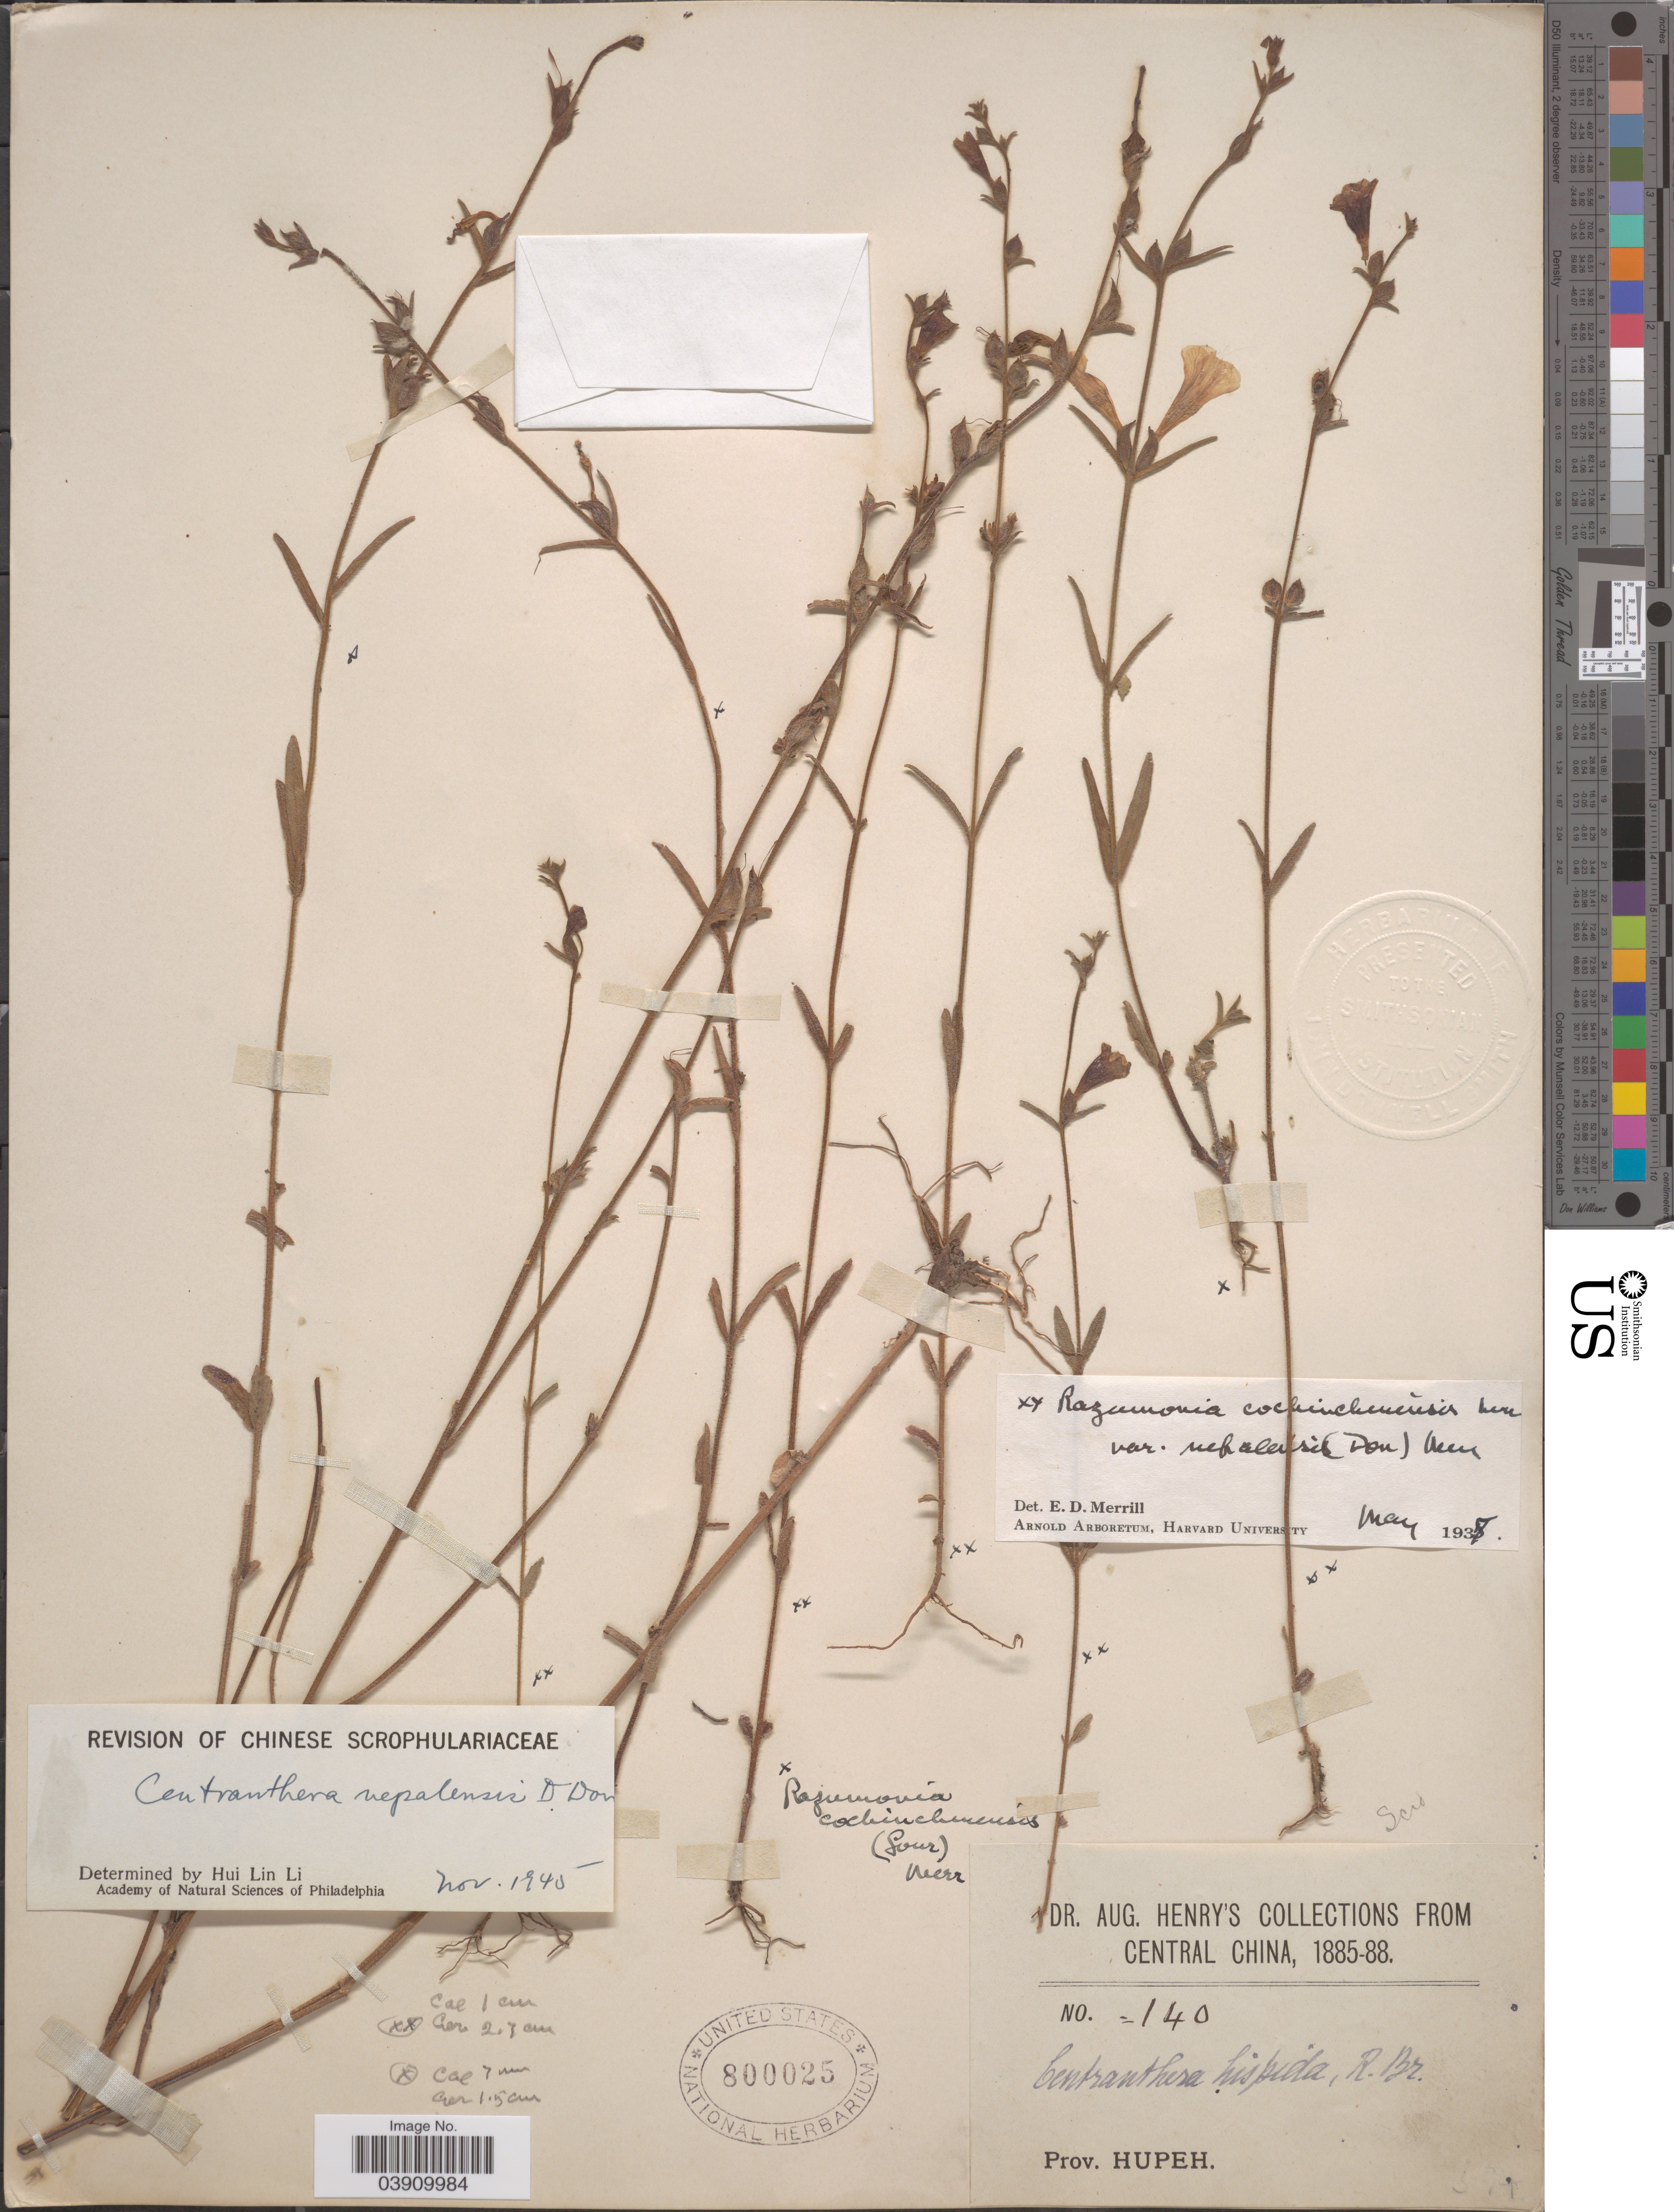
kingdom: Plantae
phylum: Tracheophyta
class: Magnoliopsida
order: Lamiales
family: Orobanchaceae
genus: Centranthera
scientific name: Centranthera nepalensis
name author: D. Don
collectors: A. Henry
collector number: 140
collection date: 1885/1888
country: China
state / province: Hubei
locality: Central China. Prov. Hupeh.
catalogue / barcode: US 800025